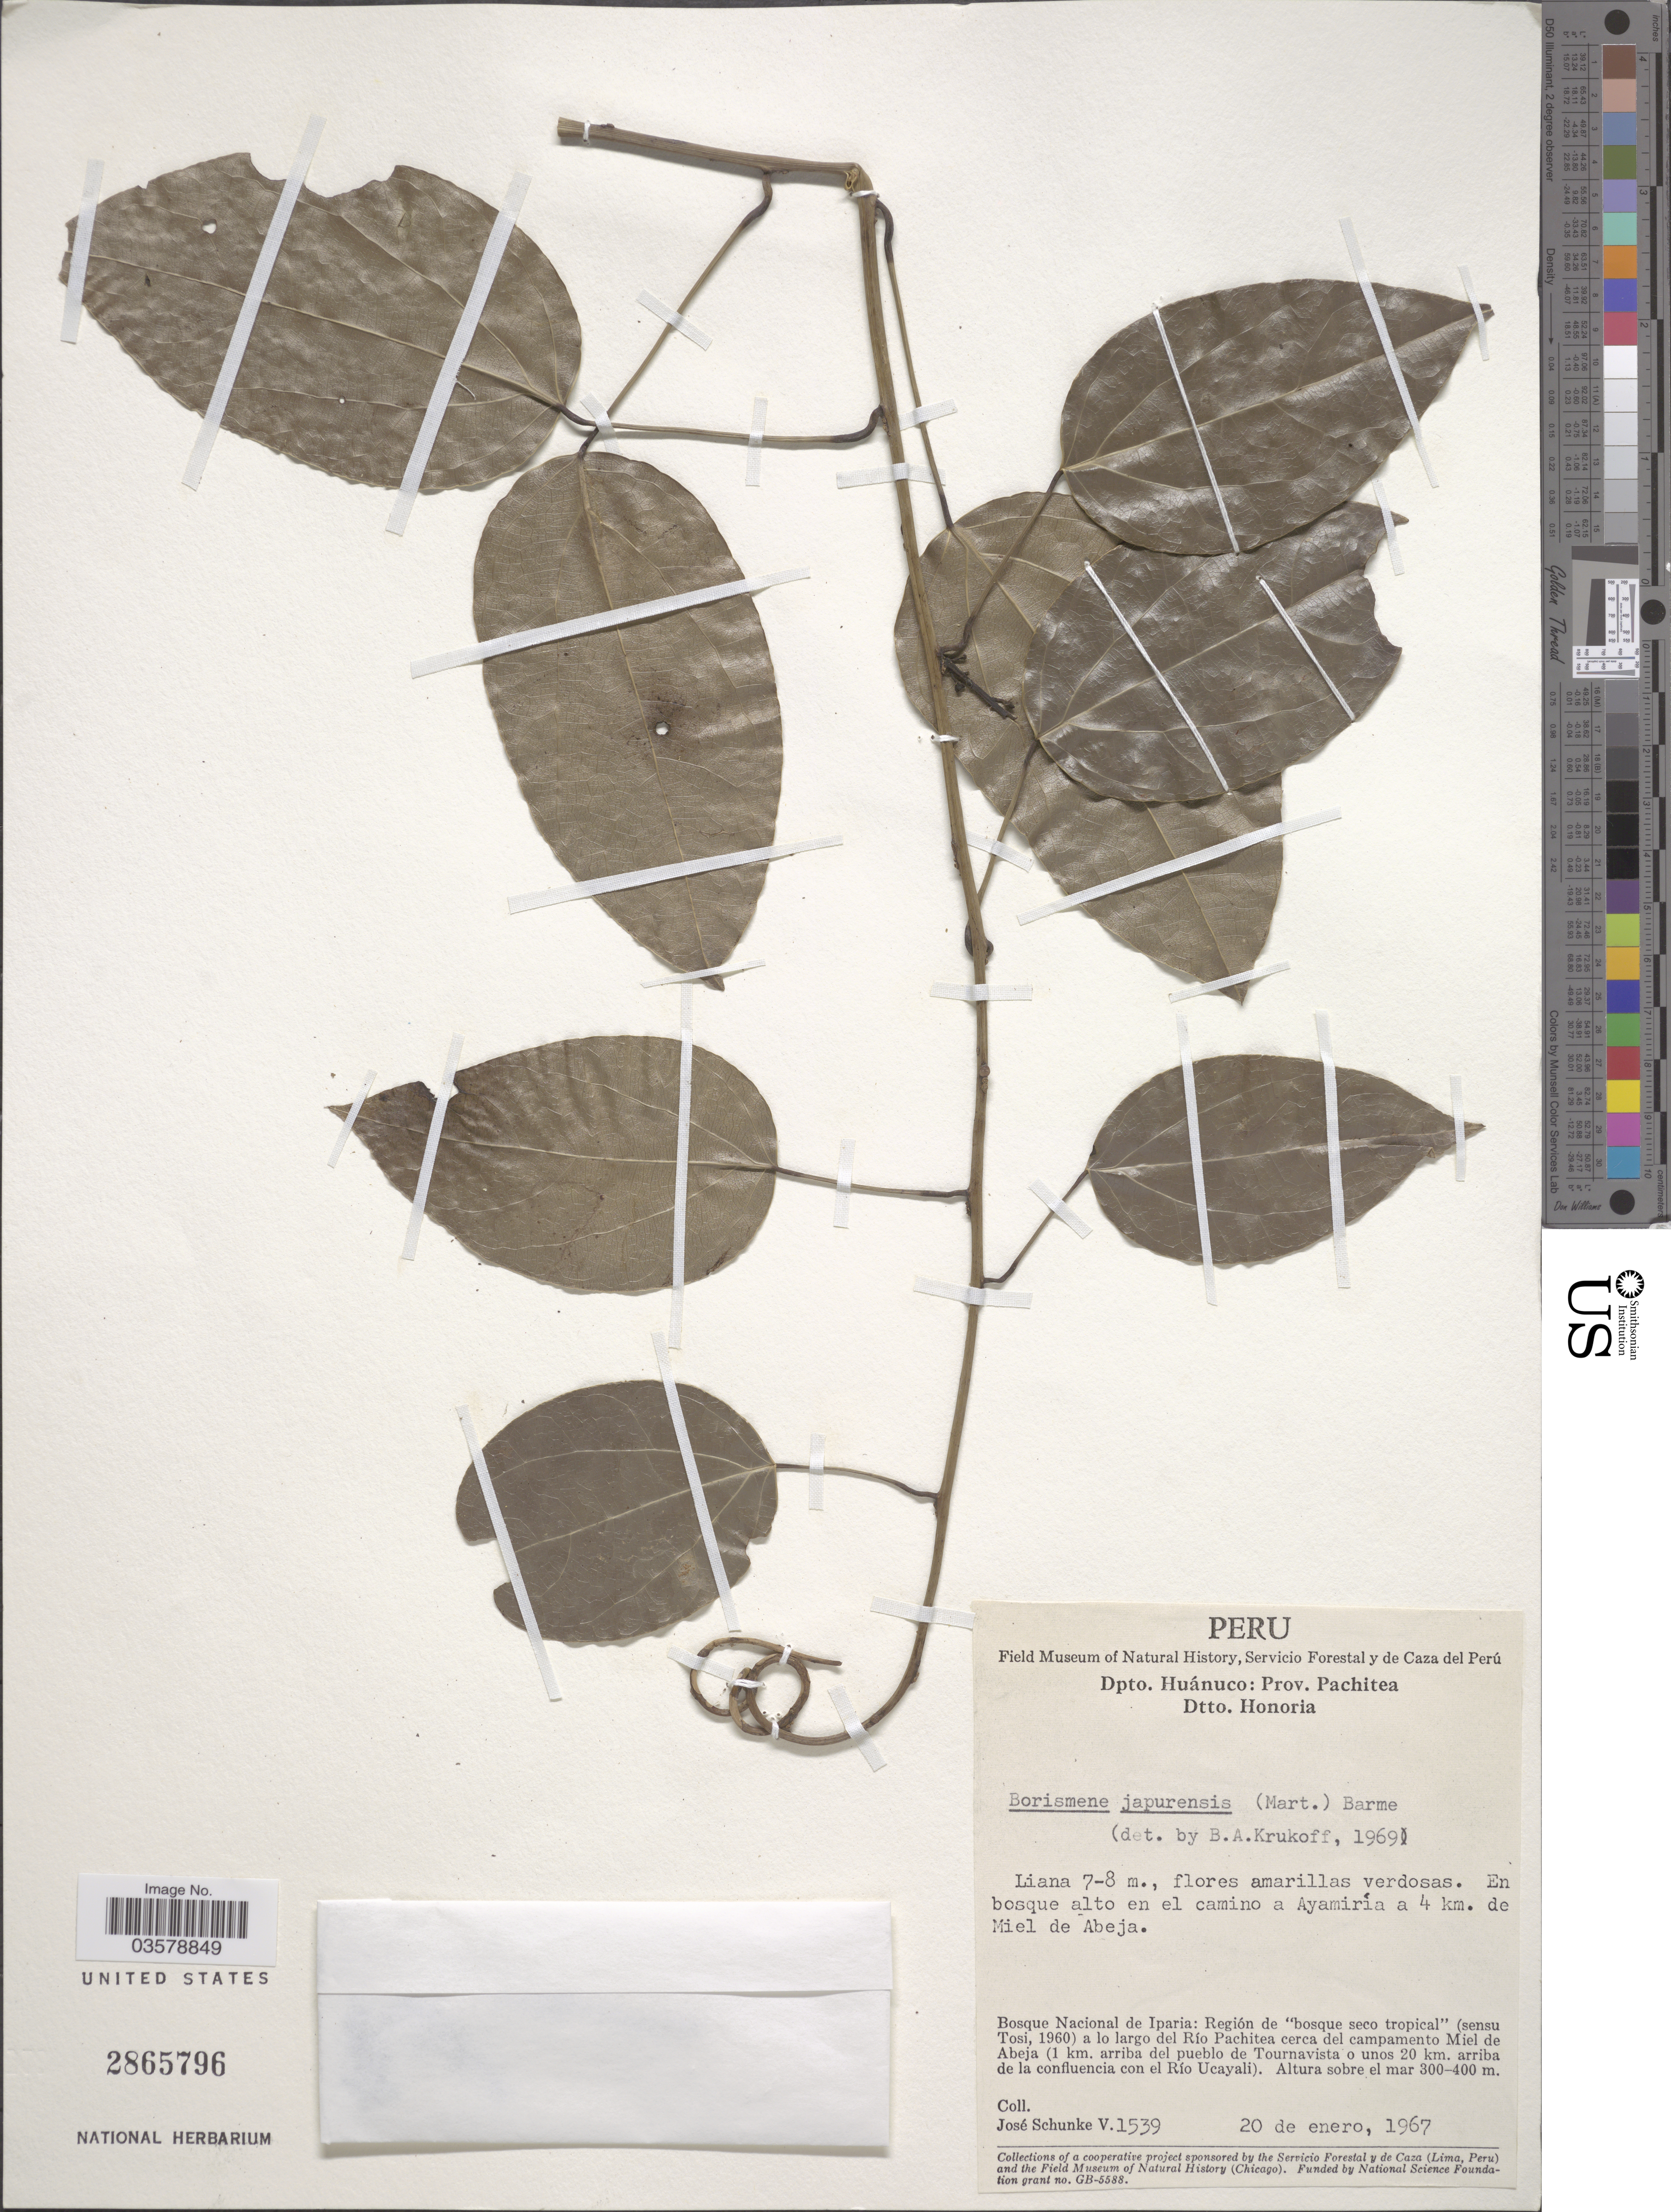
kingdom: Plantae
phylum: Tracheophyta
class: Magnoliopsida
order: Ranunculales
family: Menispermaceae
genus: Borismene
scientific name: Borismene japurensis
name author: (Mart.) Barneby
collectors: J. Schunke Vigo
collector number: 1539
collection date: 1967-01-20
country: Peru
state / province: Huánuco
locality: Dpto. Huánuco: Prov. Pachitea, Dtto. Honoria. En bosque alto en el camino a Ayamiria a 4 km. de Miel de Abeja. Bosque Nacional de Iparia: Región de 'bosque seco tropical' (sensu Tosi, 1960) a lo largo del Río Pachitea cerca del campamento Miel de Abeja (1km. arriba del pueblo de Tournavista o unos 20 km. arriba de la confluencia con el Río Ucayali).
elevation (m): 300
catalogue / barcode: US 2865796